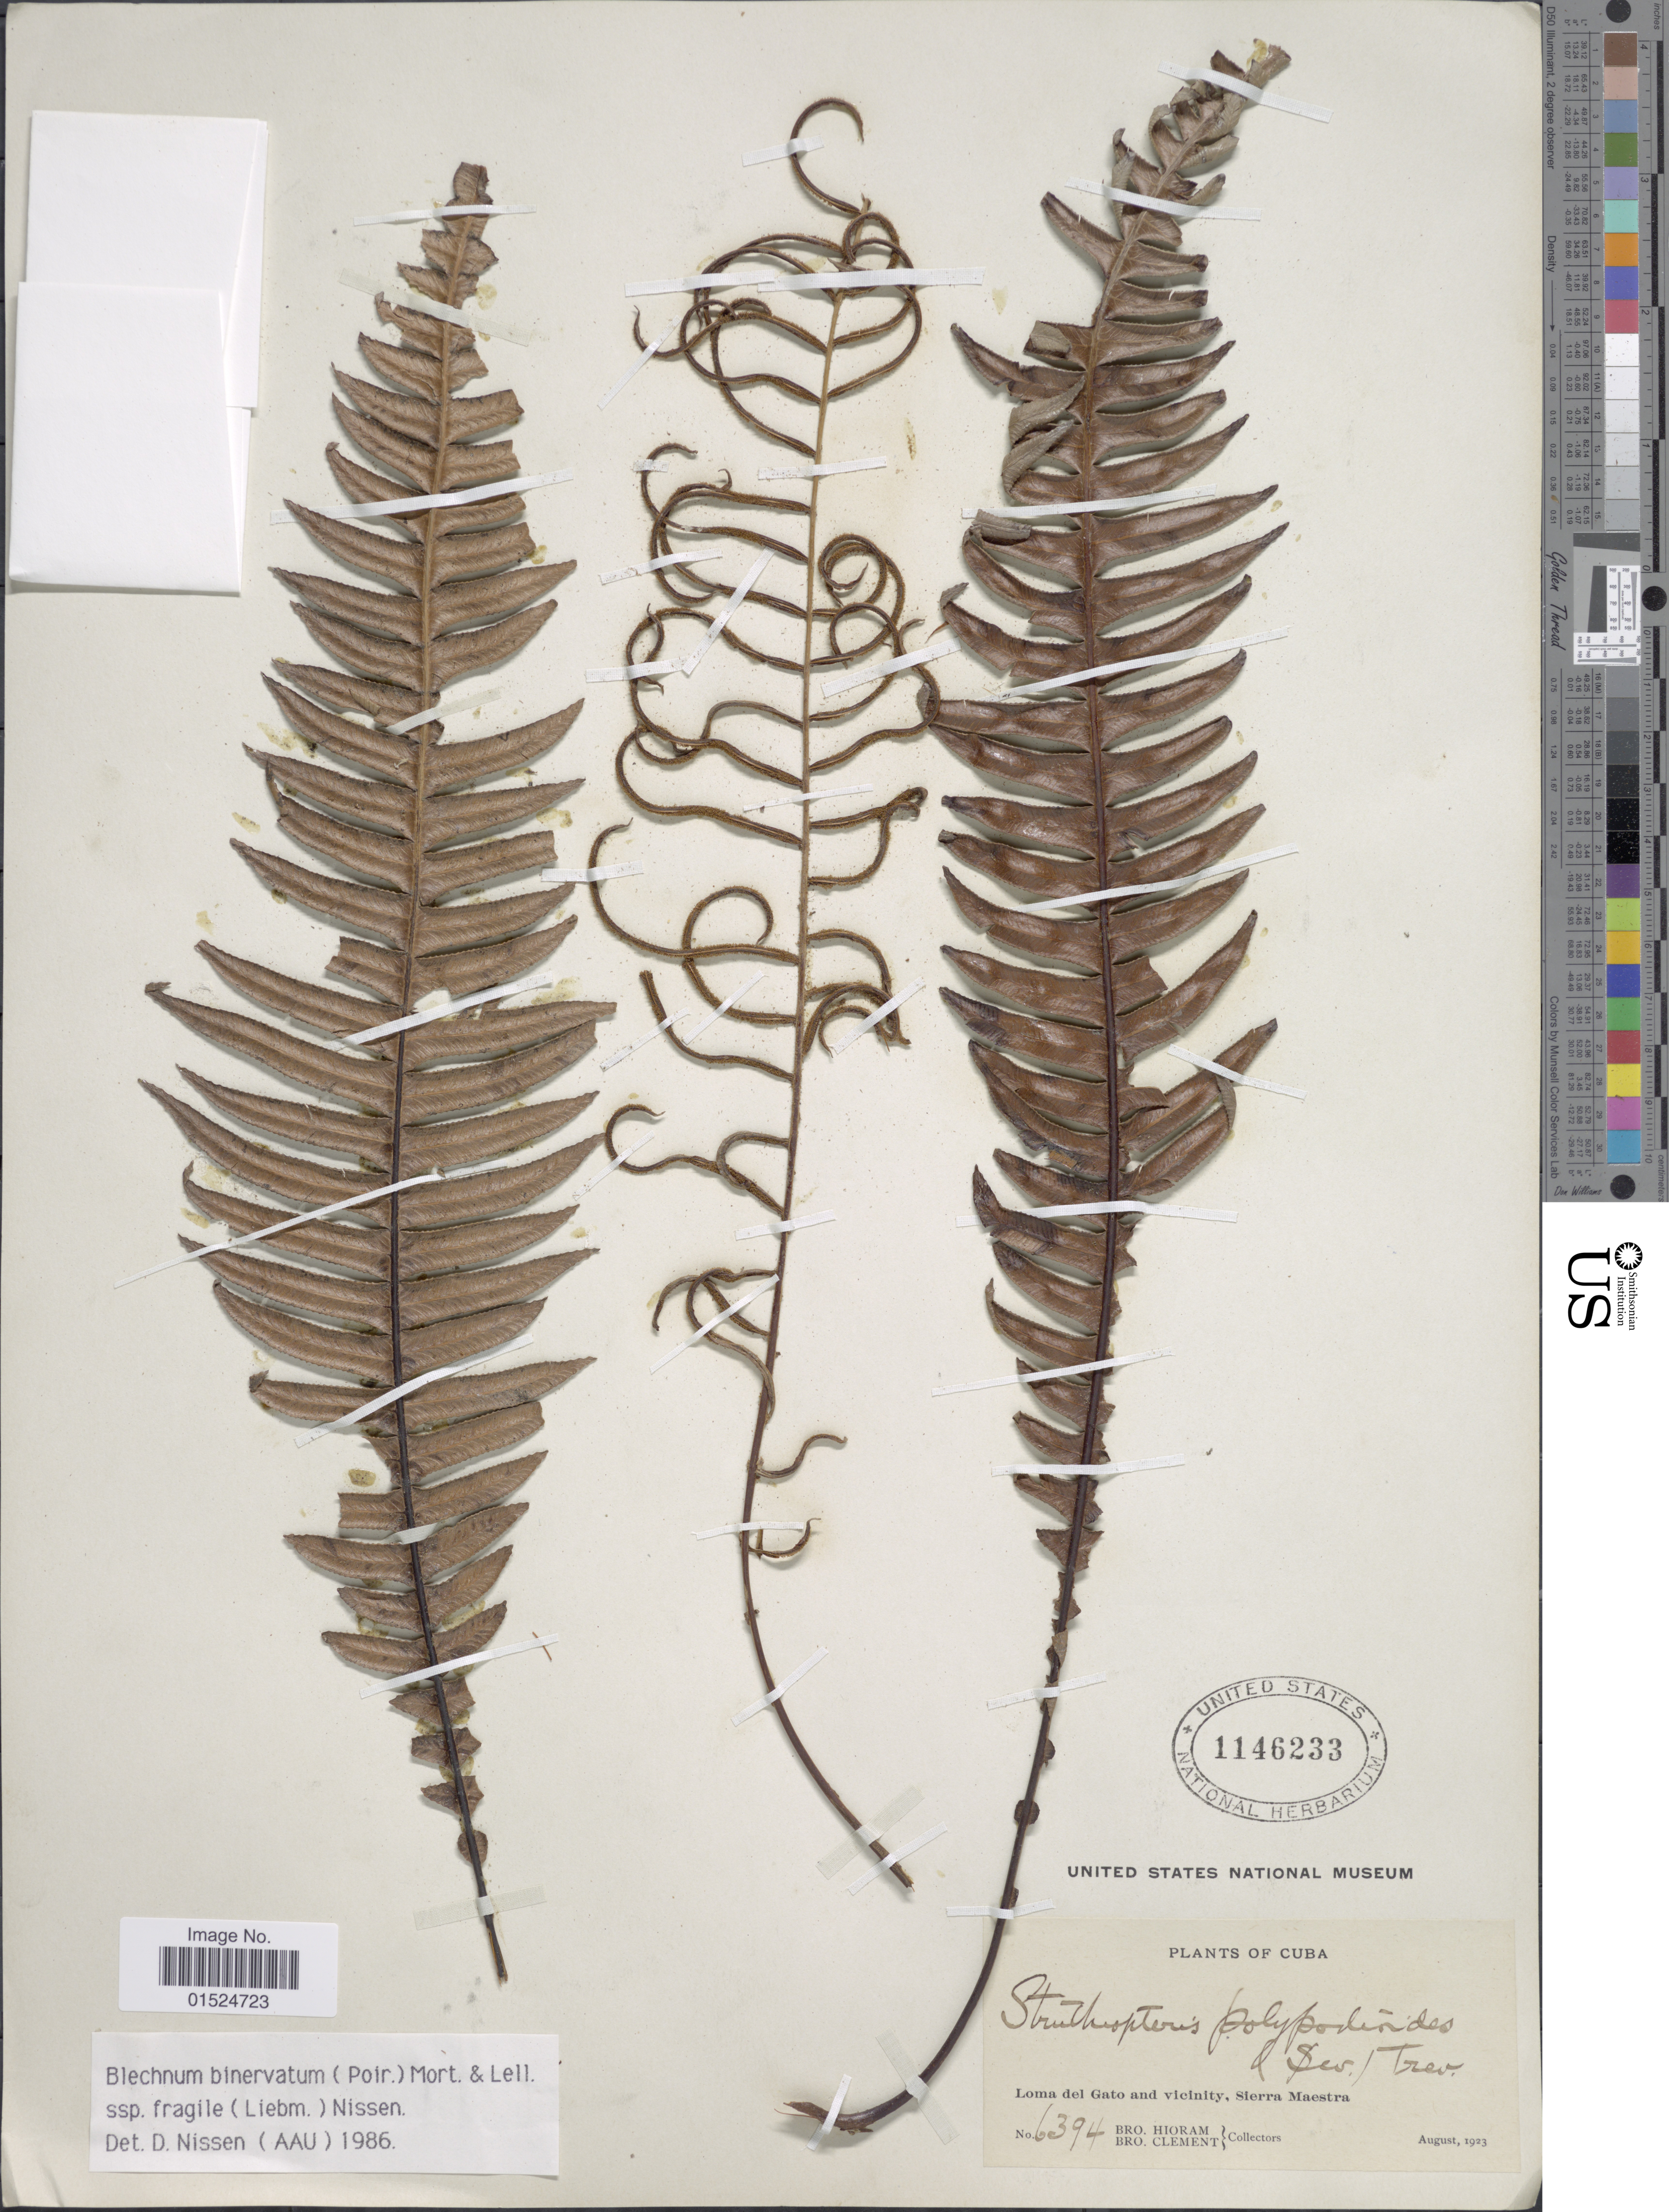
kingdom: Plantae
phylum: Tracheophyta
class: Polypodiopsida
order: Polypodiales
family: Blechnaceae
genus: Blechnum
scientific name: Blechnum fragile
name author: (Liebm.) C.V. Morton & Lellinger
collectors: Bro. Hioram & B. Clement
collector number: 6394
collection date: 1923-08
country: Cuba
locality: Loma del Gato and vicinity, Sierra Maestra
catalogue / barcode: US 1146233